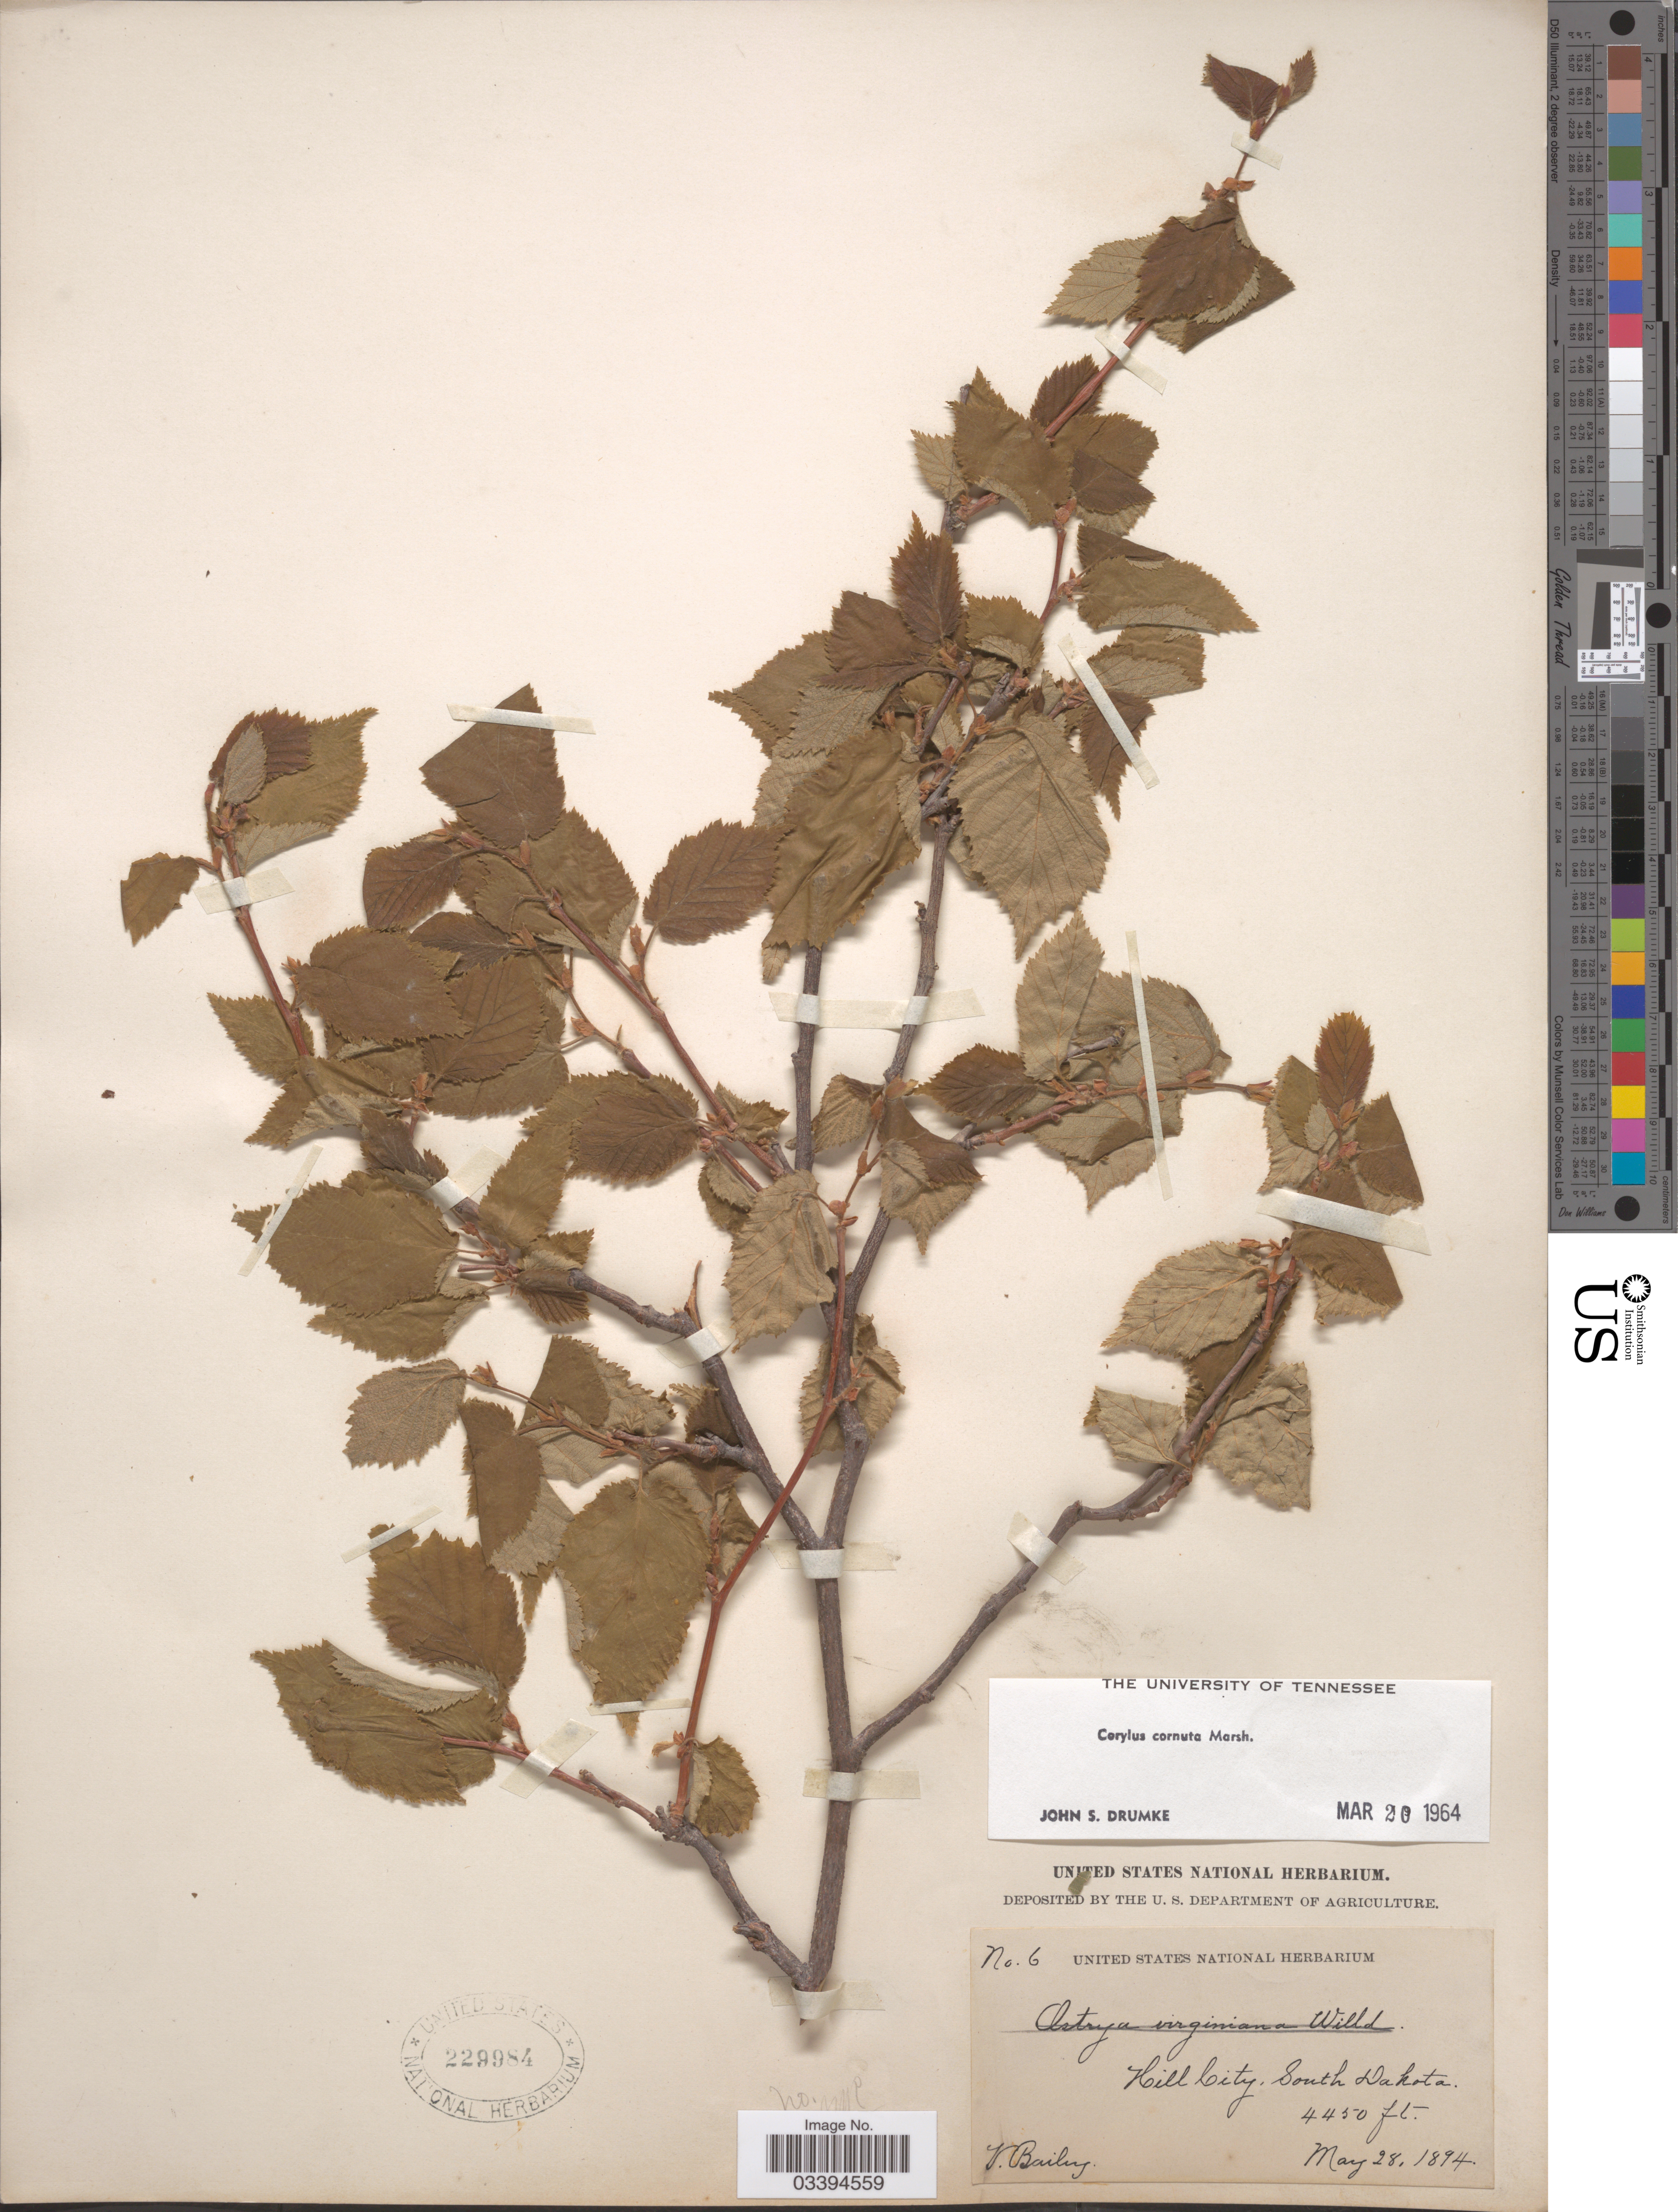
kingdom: Plantae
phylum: Tracheophyta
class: Magnoliopsida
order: Fagales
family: Betulaceae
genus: Corylus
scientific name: Corylus cornuta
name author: Marshall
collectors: V. L. Bailey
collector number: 6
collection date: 1894-05-28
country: United States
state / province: South Dakota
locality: Hill City.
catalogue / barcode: US 229984